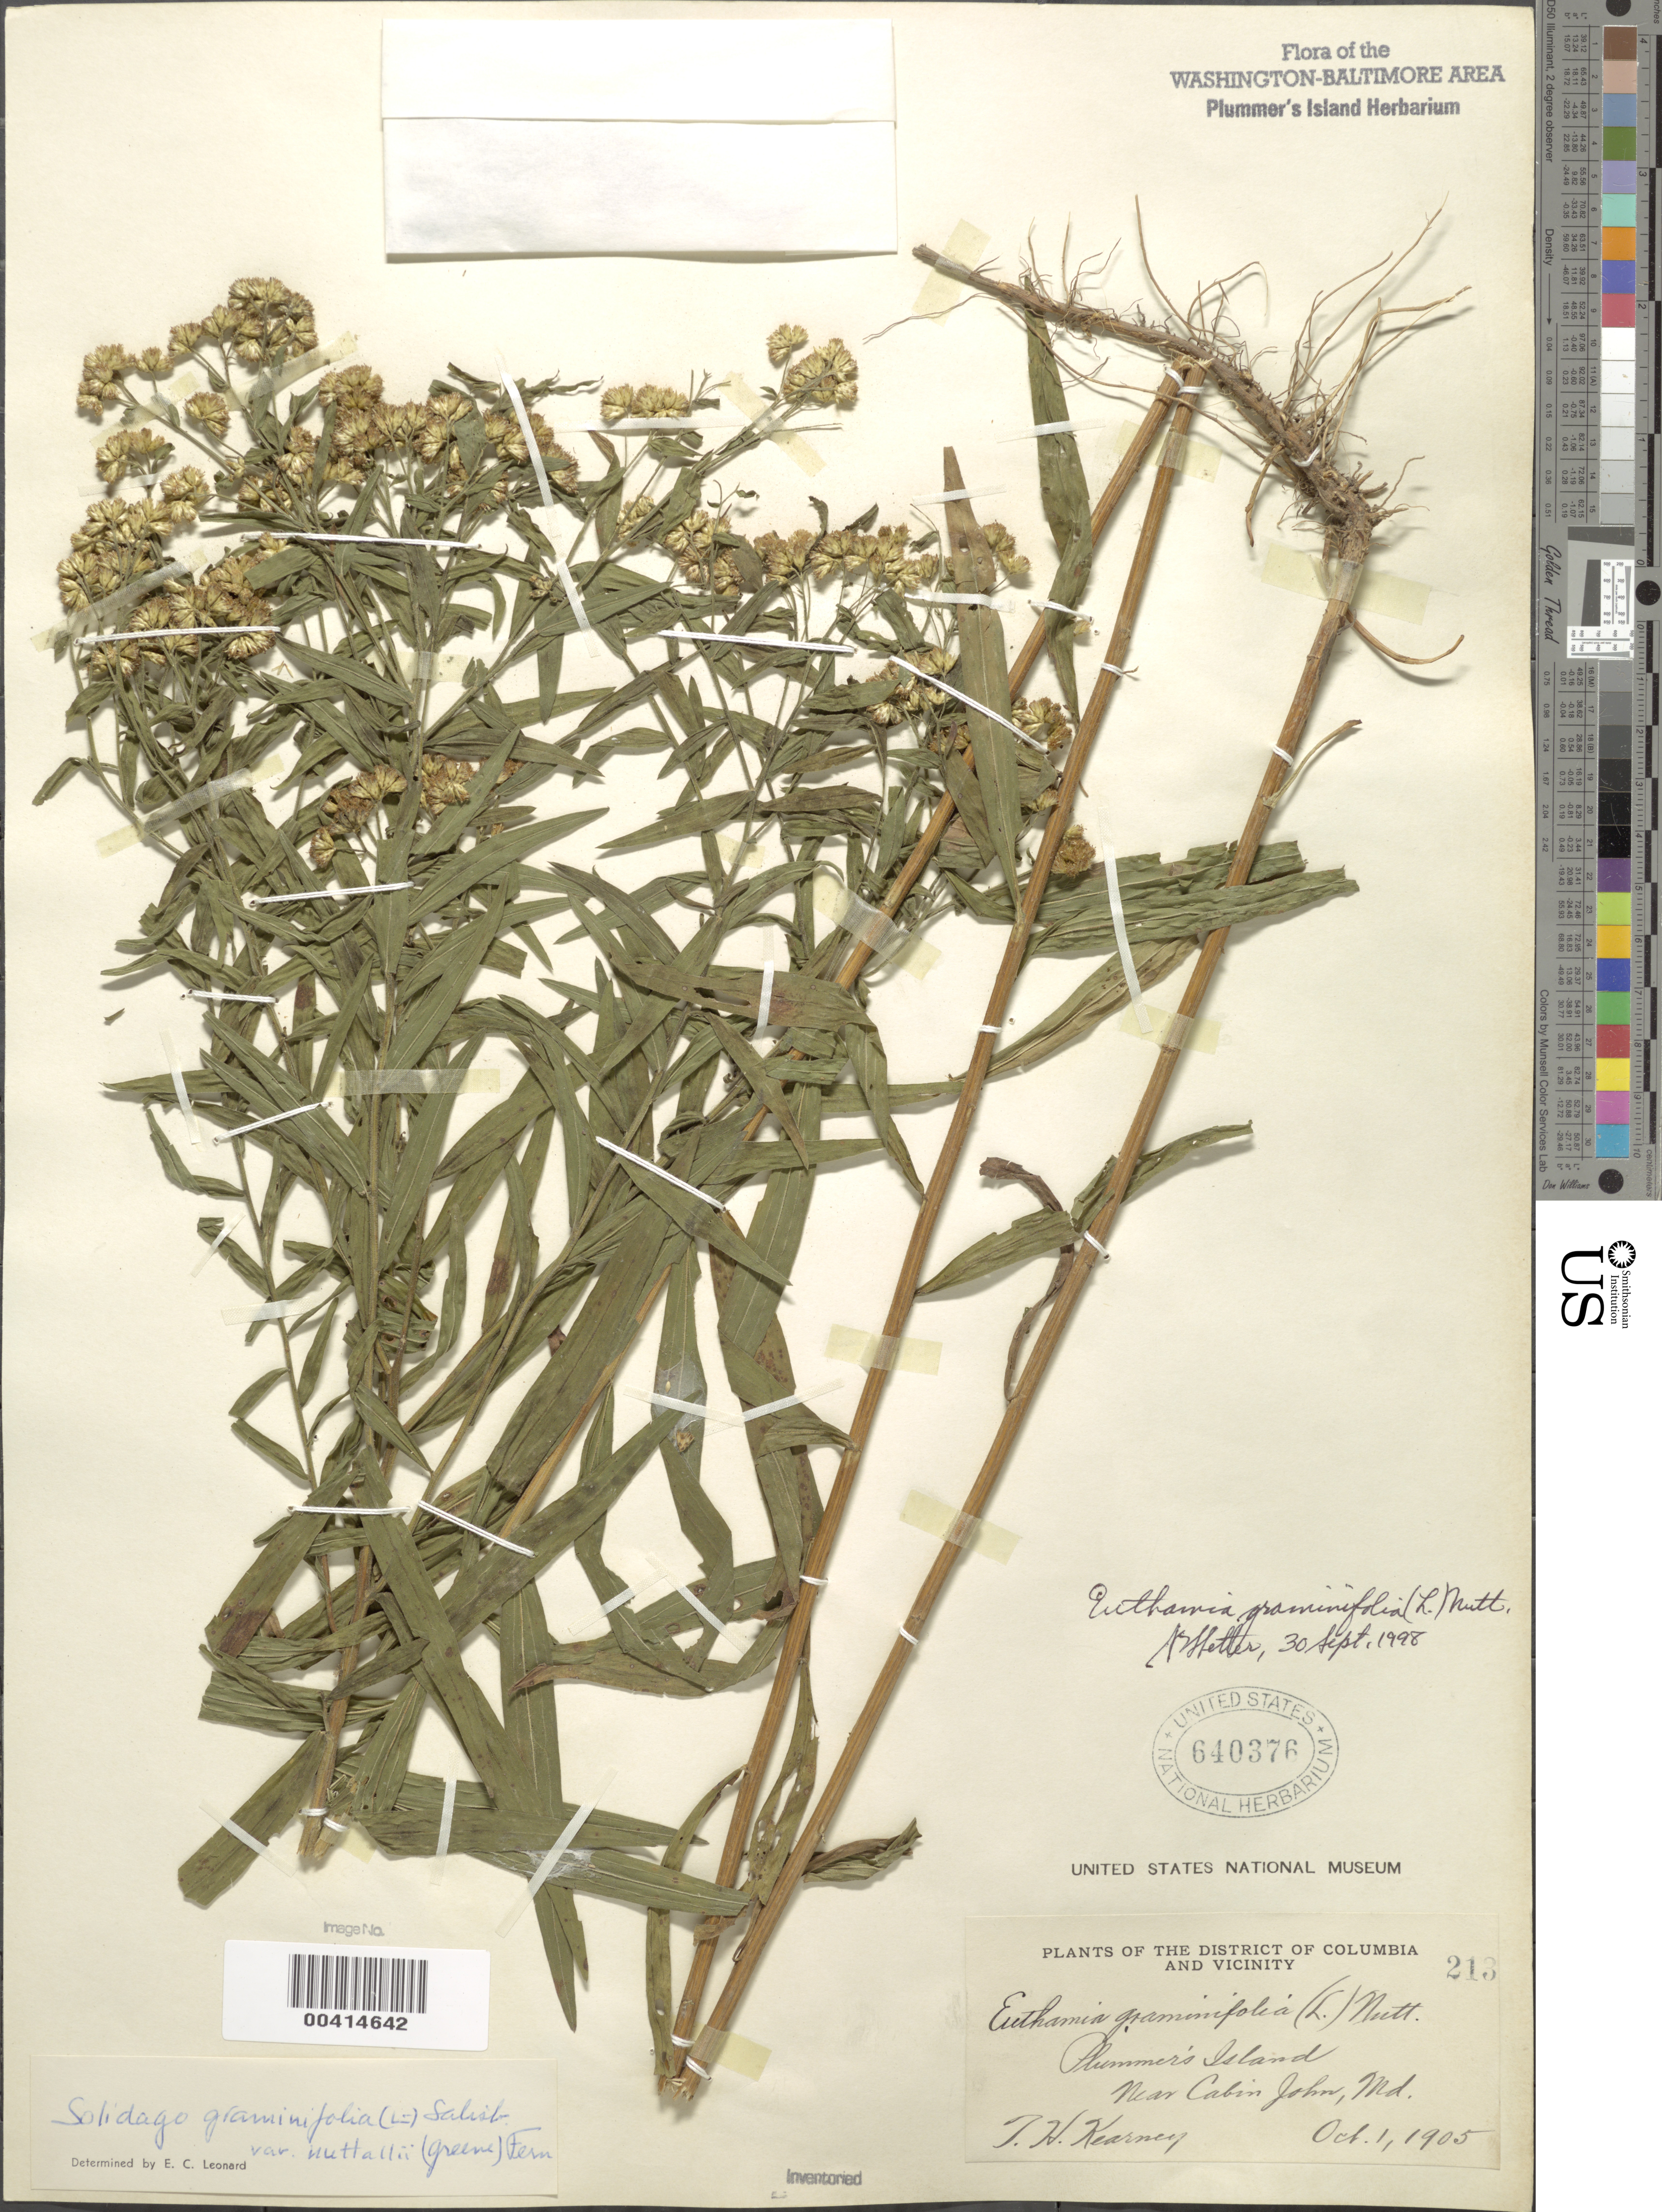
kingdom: Plantae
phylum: Tracheophyta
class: Magnoliopsida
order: Asterales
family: Asteraceae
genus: Euthamia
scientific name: Euthamia graminifolia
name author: (L.) Nutt.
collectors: T. H. Kearney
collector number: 213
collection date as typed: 01 Oct 1905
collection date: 1905-10-01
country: United States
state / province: Maryland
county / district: Montgomery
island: Plummers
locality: Plummer's Island C. & O. Canal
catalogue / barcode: US 640376